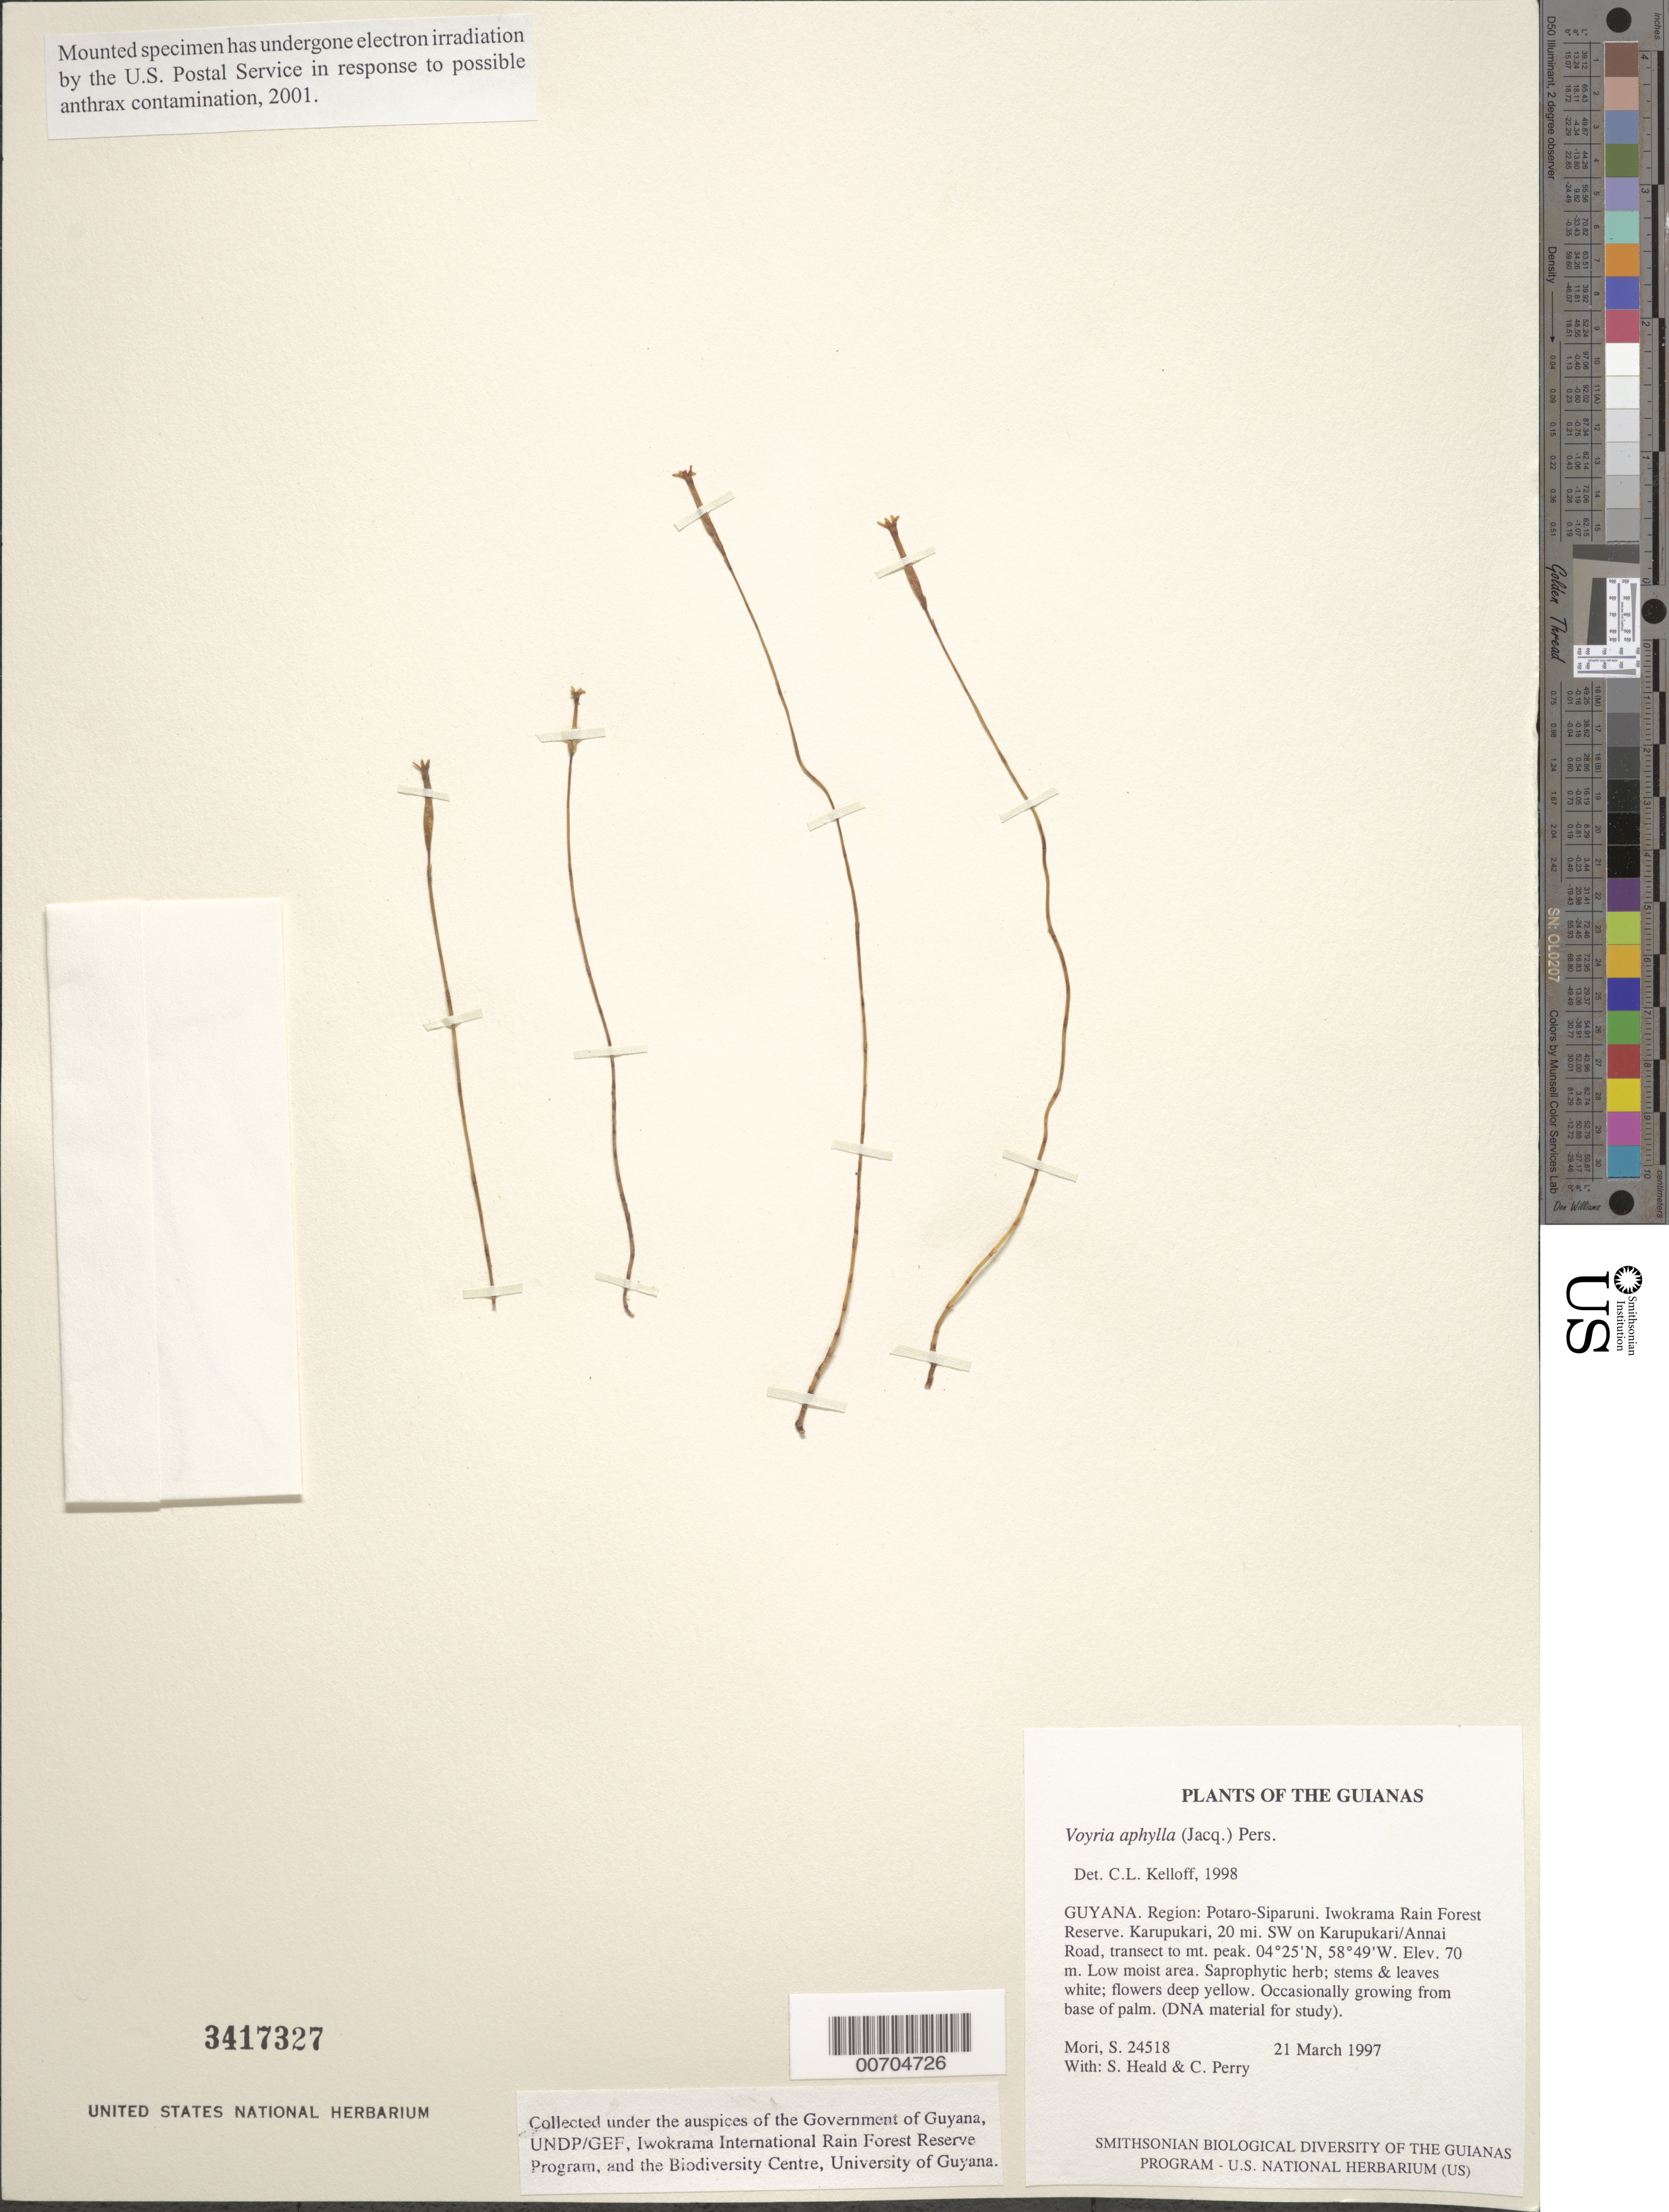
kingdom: Plantae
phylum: Tracheophyta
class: Magnoliopsida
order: Gentianales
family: Gentianaceae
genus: Voyria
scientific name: Voyria aphylla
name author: (Jacq.) Pers.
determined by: Kelloff, Carol L., (US), Smithsonian Institution - National Museum of Natural History (UNITED STATES)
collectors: S. Mori, S. Heald & C. Perry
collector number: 24518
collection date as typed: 21 March 1997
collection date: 1997-03-21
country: Guyana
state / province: Potaro-Siparuni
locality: Iwokrama Rain Forest Reserve. Karupukari, 20 mi. SW on Karupukari/Annai Road, transect to mt. peak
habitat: Low moist area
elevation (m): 70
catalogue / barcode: US 3417327